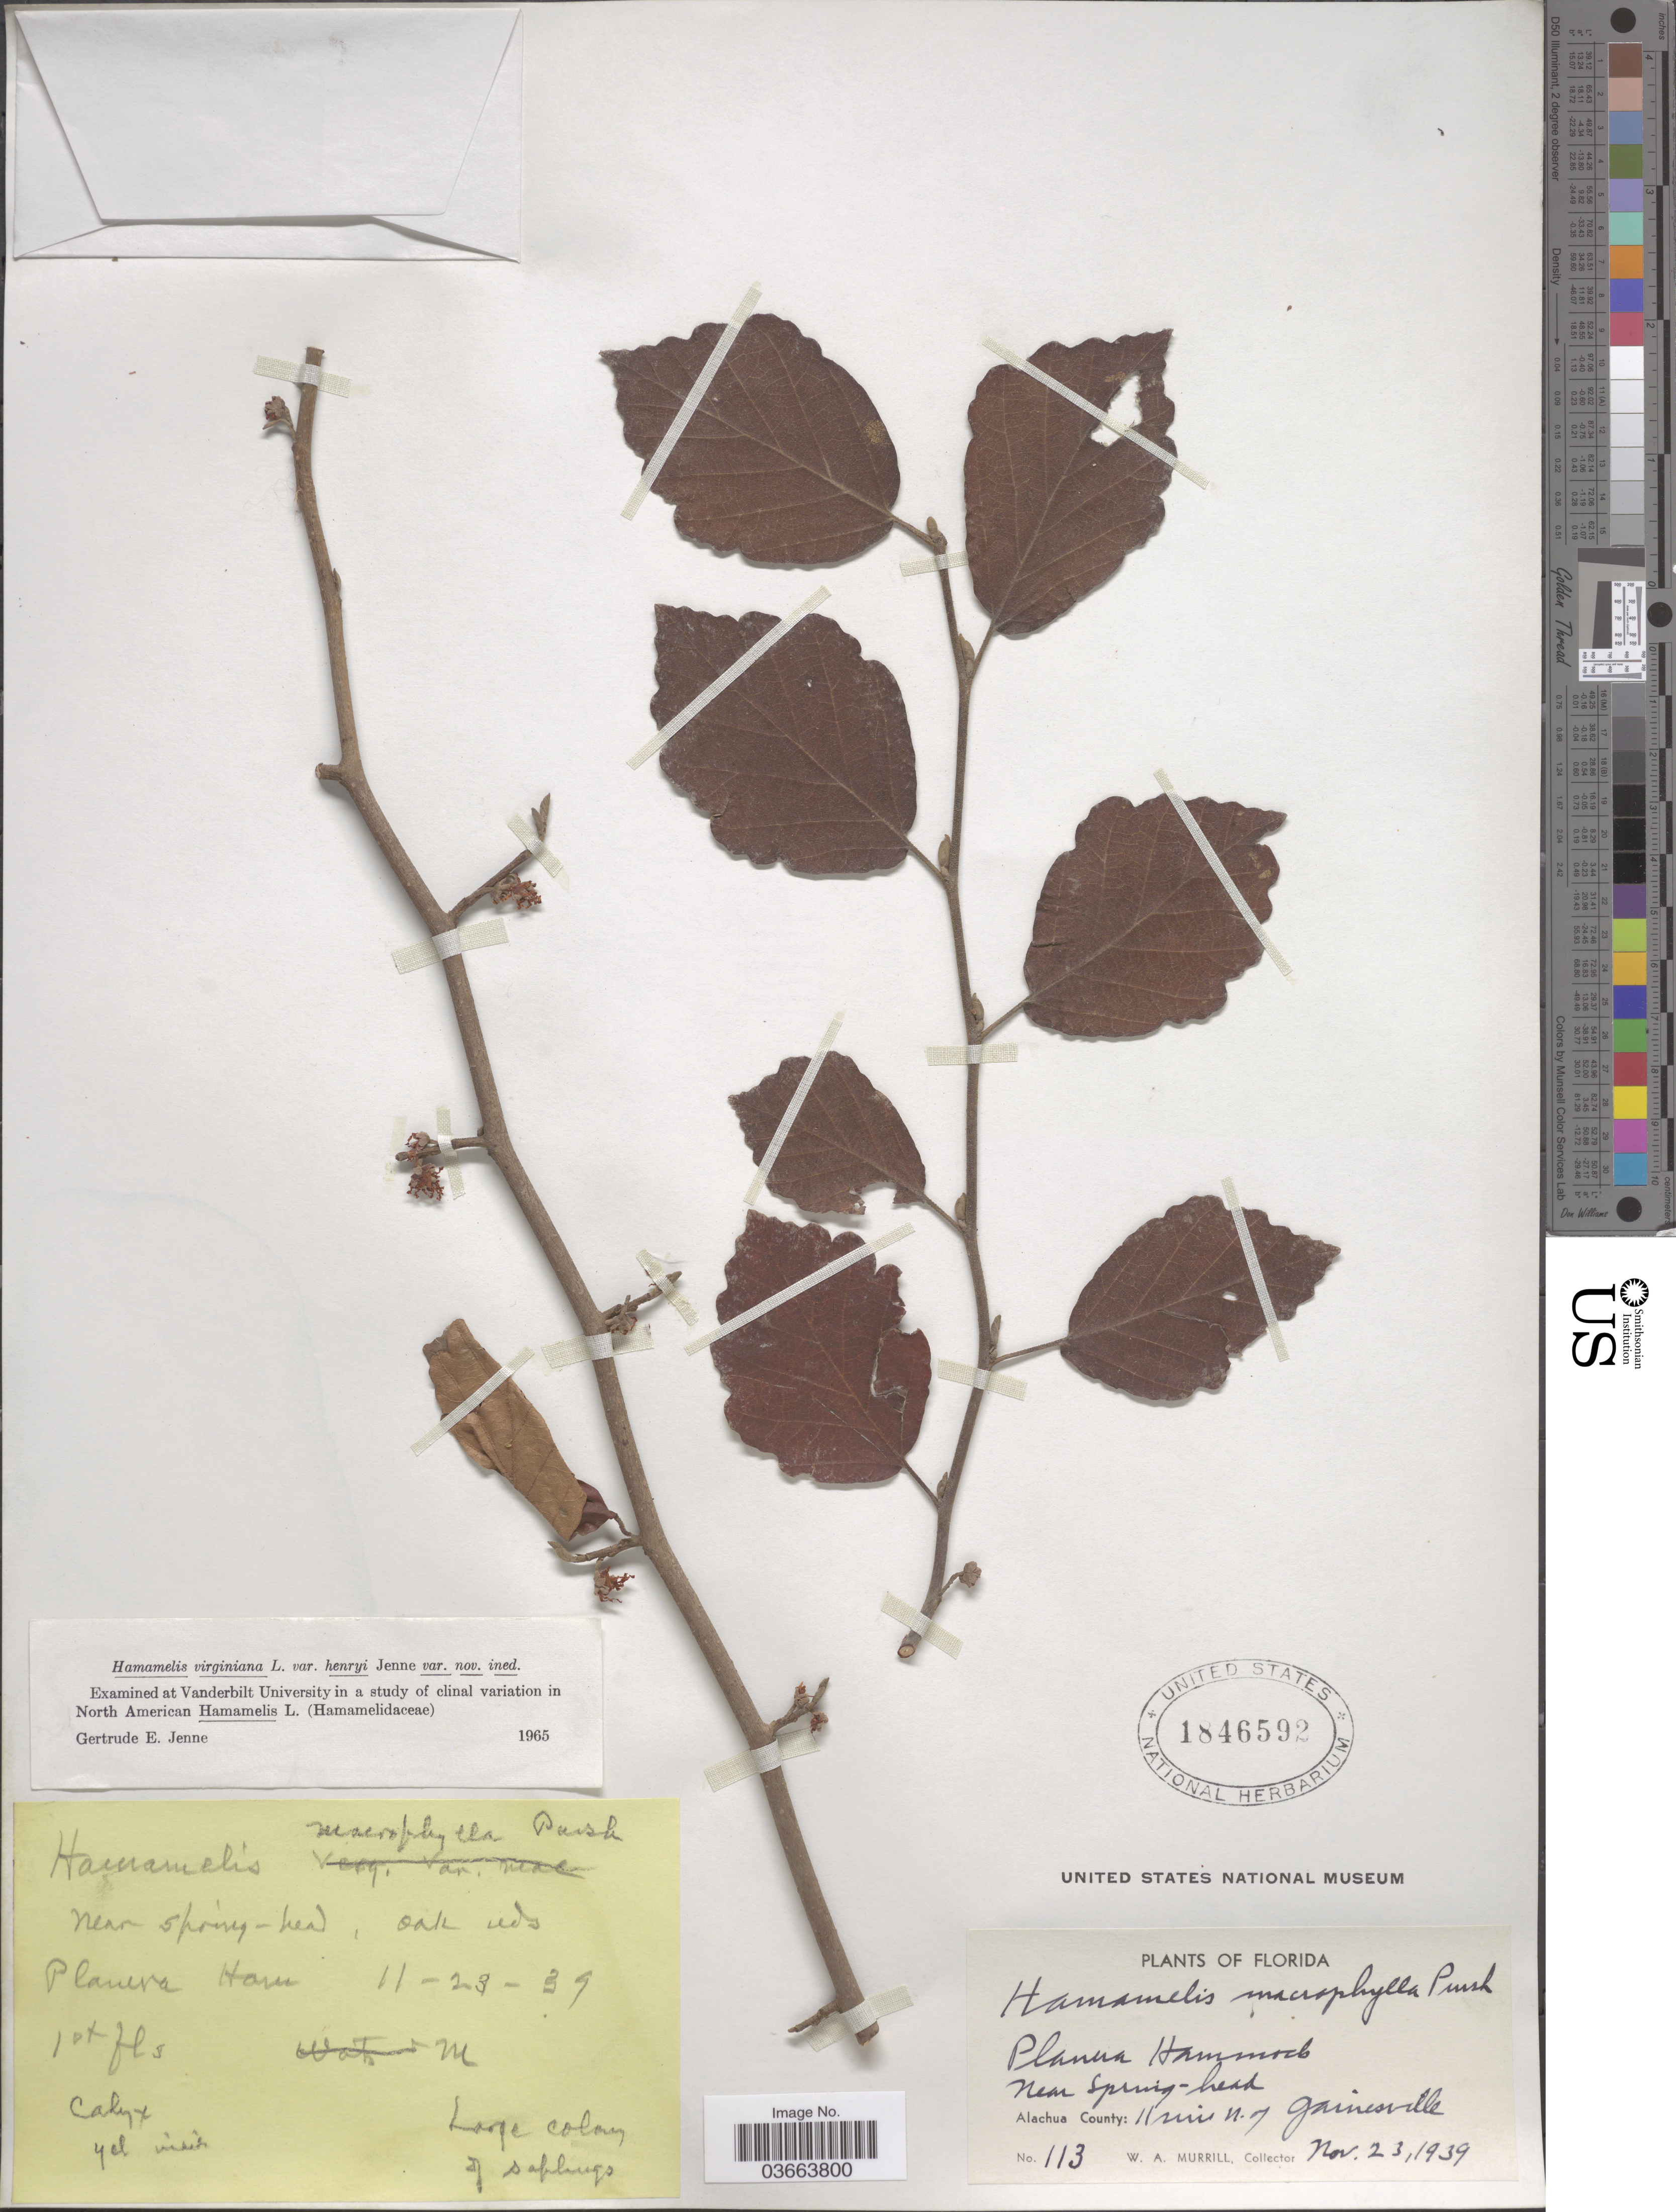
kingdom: Plantae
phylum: Tracheophyta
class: Magnoliopsida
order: Saxifragales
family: Hamamelidaceae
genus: Hamamelis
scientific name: Hamamelis macrophylla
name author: Pursh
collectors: W. A. Murrill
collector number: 113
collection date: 1939-11-23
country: United States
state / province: Florida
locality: Planera Hammock. Near Spring - head. Alachua County: 11 mi N. of Gainesville.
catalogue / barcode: US 1846592